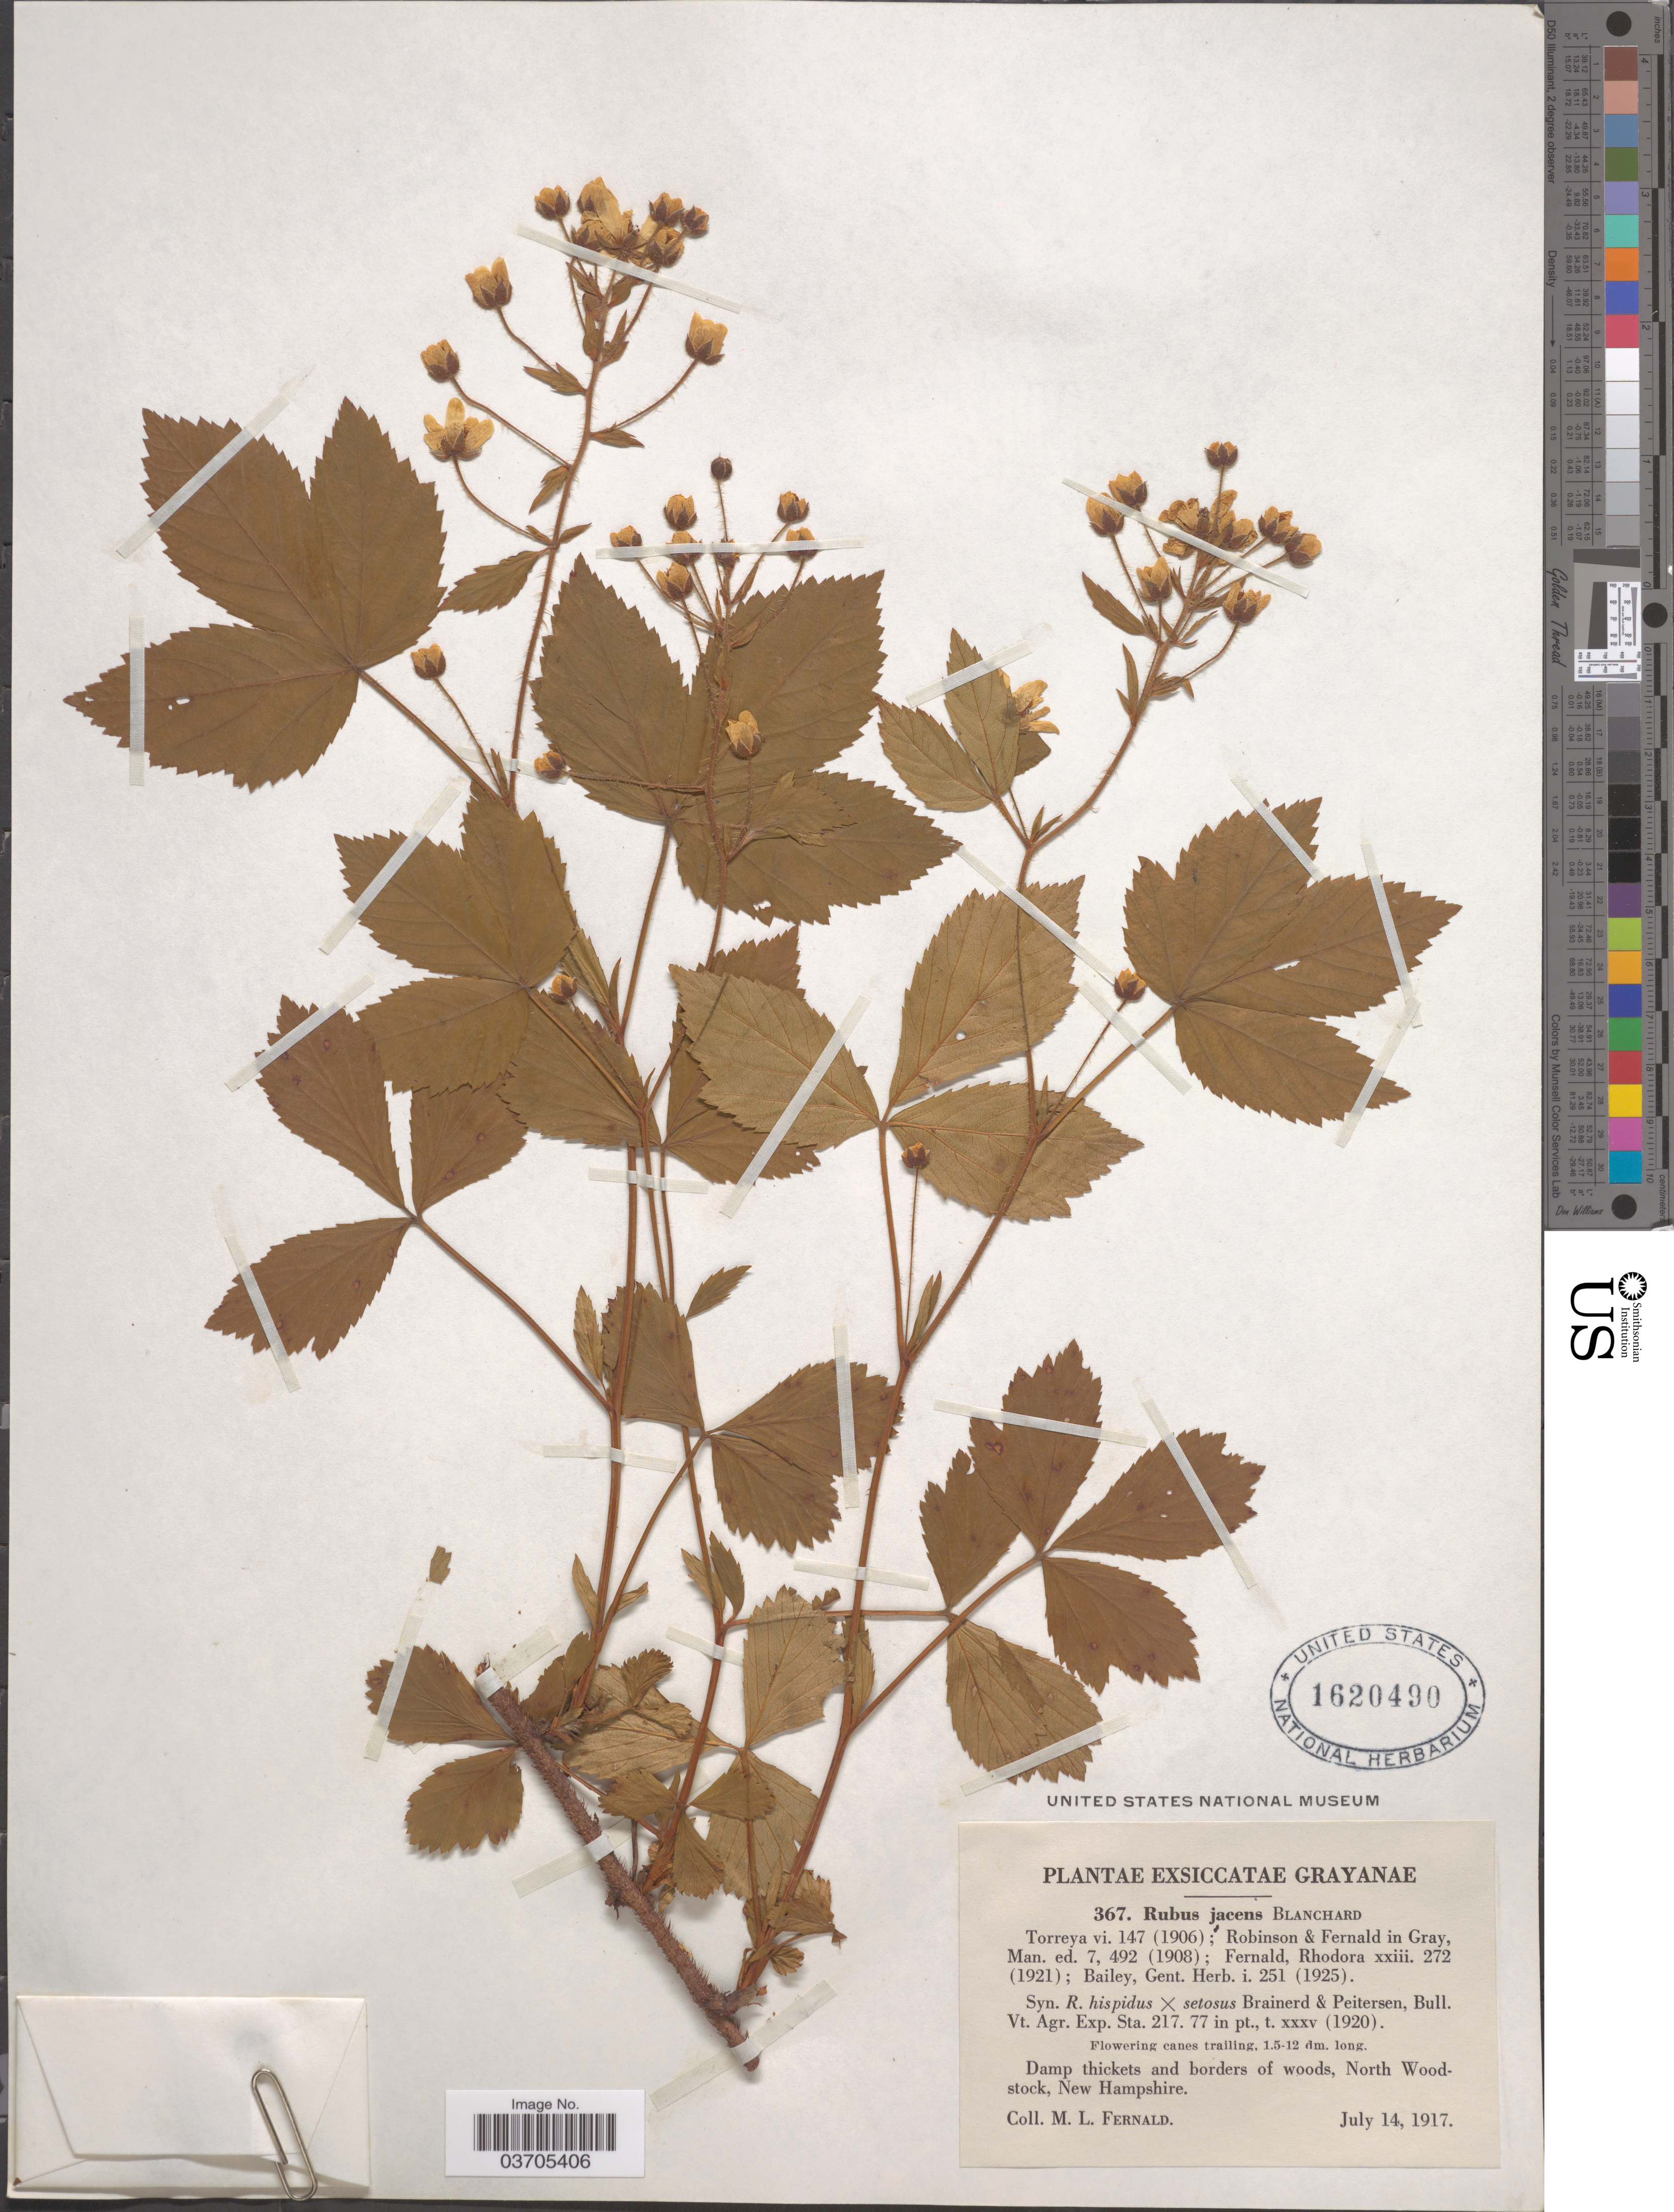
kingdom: Plantae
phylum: Tracheophyta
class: Magnoliopsida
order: Rosales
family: Rosaceae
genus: Rubus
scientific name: Rubus jacens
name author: Blanch.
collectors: M. L. Fernald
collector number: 367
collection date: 1917-07-14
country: United States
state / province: New Hampshire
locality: Grayanae. Borders of woods, North Woodstock.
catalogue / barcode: US 1620490